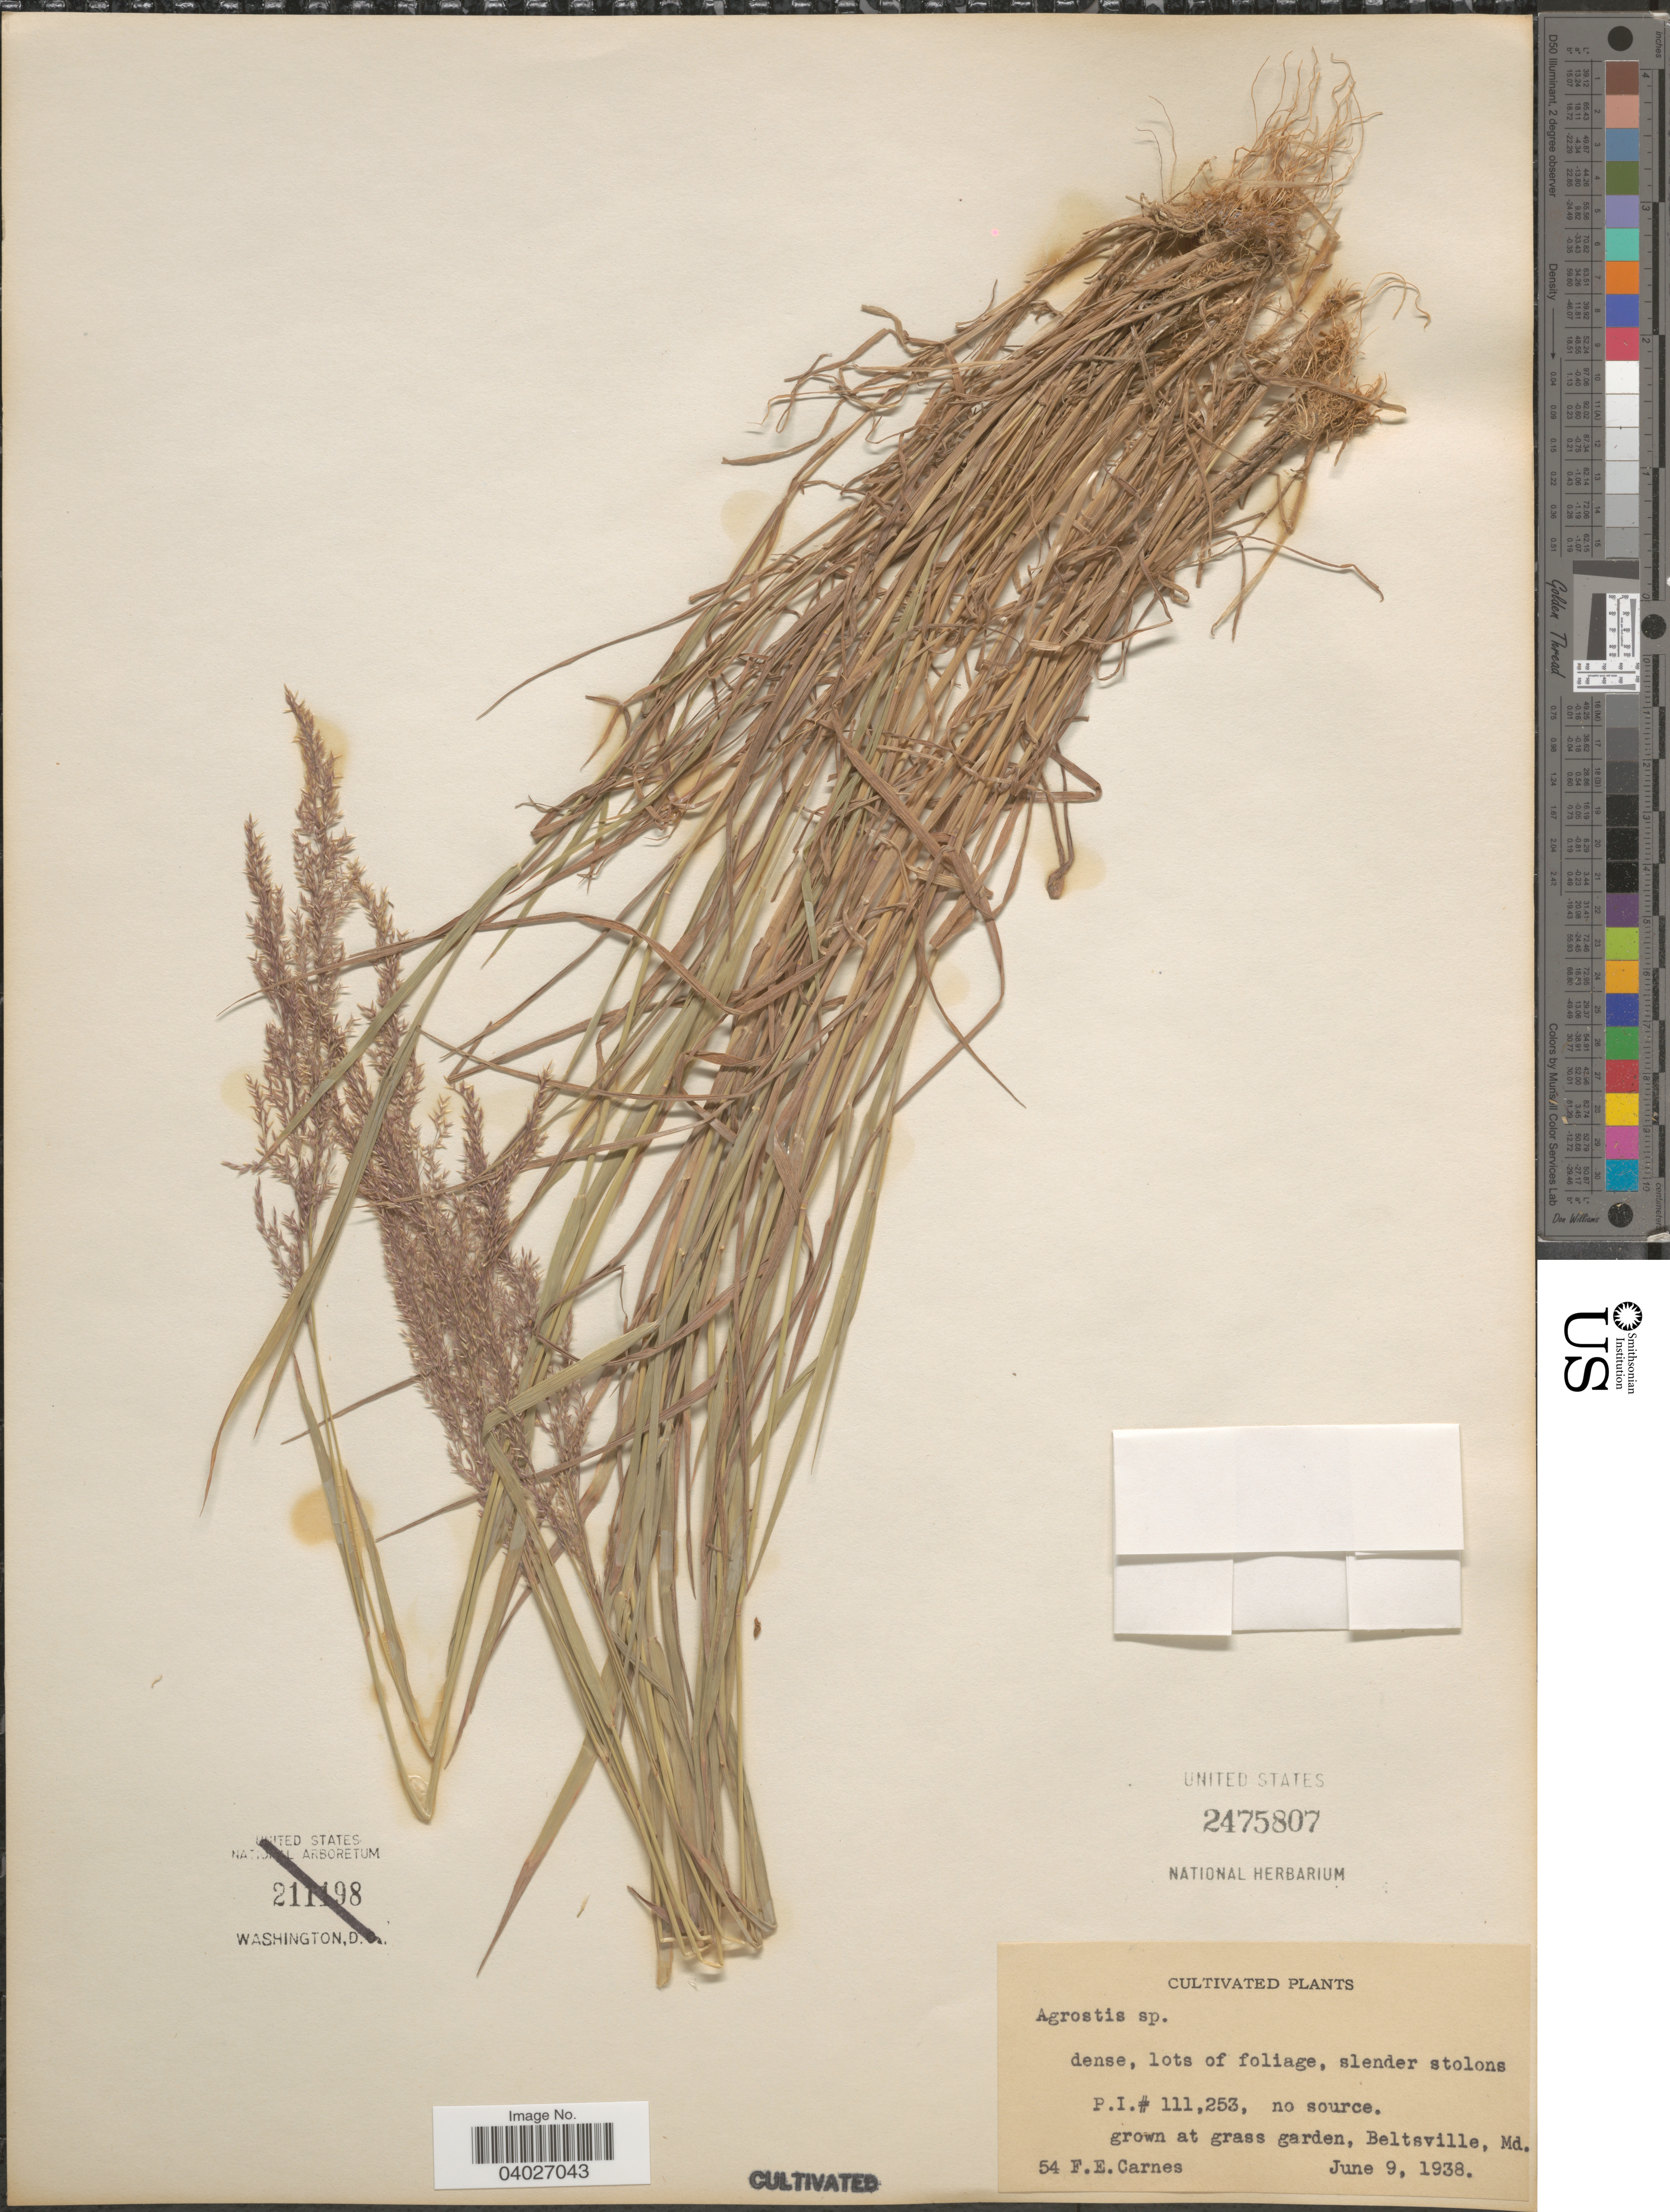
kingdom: Plantae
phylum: Tracheophyta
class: Liliopsida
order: Poales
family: Poaceae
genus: Agrostis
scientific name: Agrostis sp.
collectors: F. Carnes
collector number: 54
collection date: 1938-06-09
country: United States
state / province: Maryland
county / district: Prince George's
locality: At grass garden, Beltsville.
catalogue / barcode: US 2475807